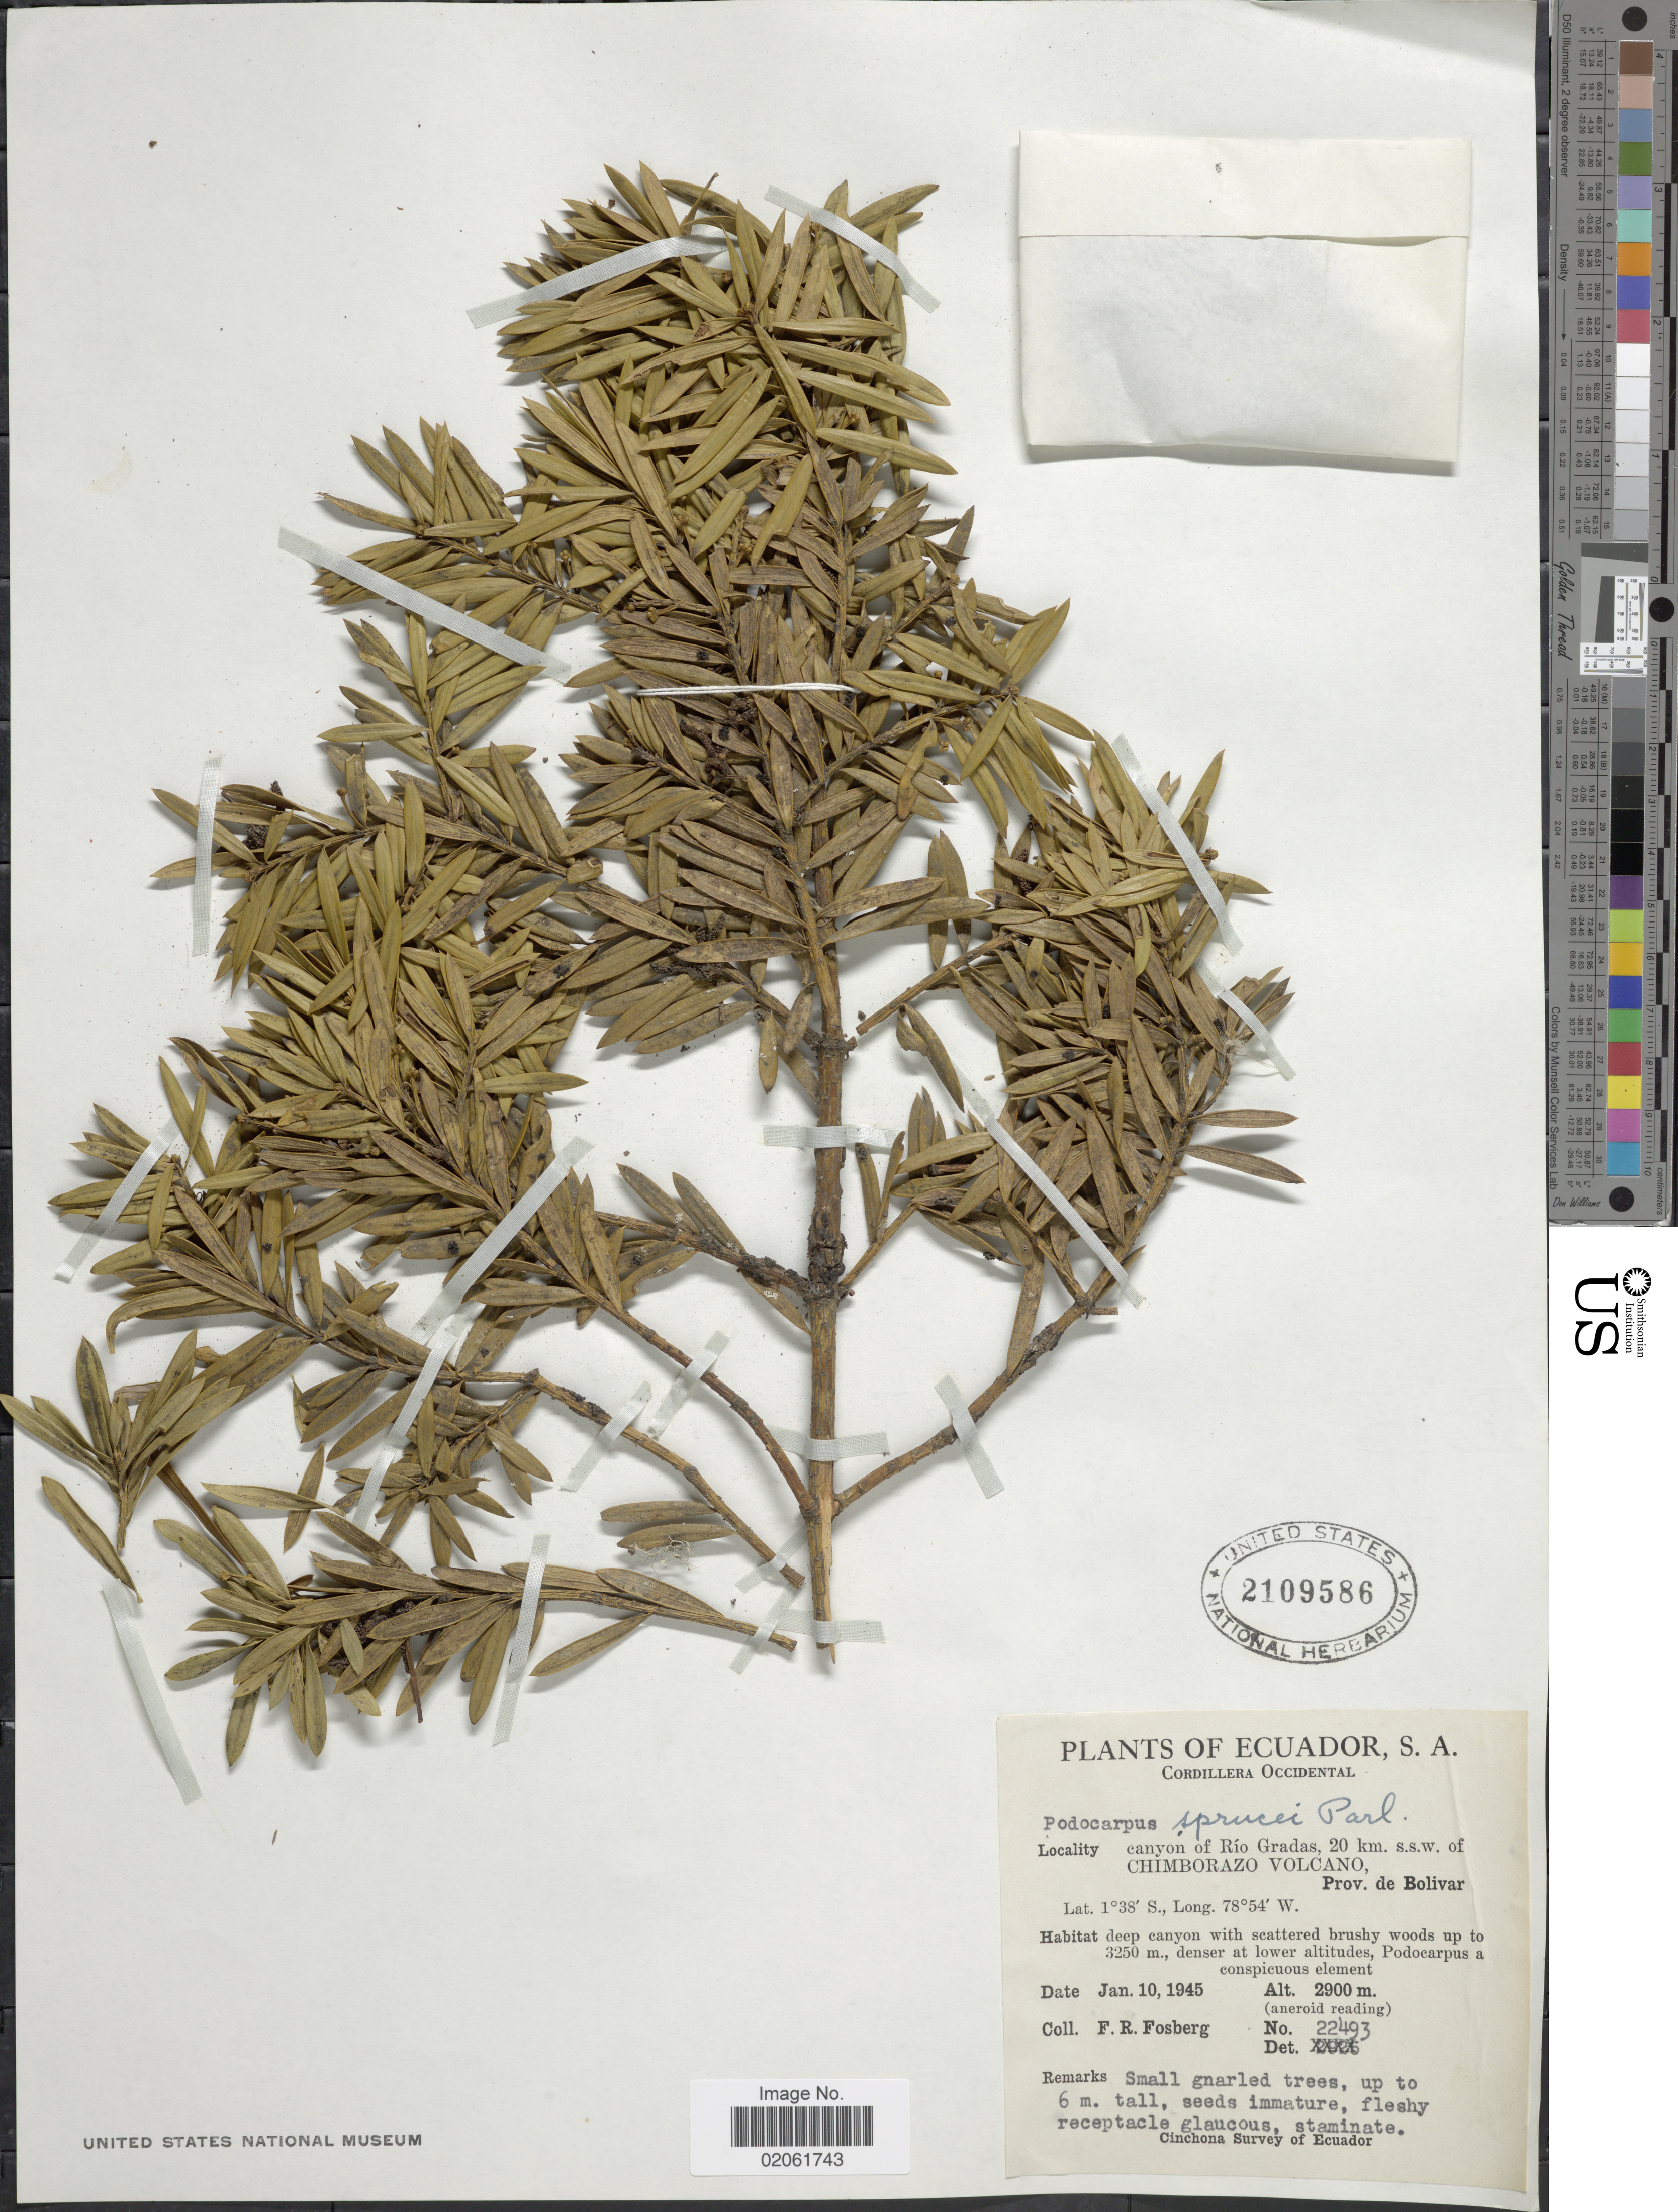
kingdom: Plantae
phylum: Tracheophyta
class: Pinopsida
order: Pinales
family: Podocarpaceae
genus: Podocarpus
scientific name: Podocarpus sprucei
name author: Parl.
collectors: F. R. Fosberg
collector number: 22493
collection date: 1945-01-10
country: Ecuador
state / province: Bolívar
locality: Canyon of Rio Gradas, 20 km. s.s.w of Chimborazo Volcano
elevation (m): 2900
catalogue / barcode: US 2109586